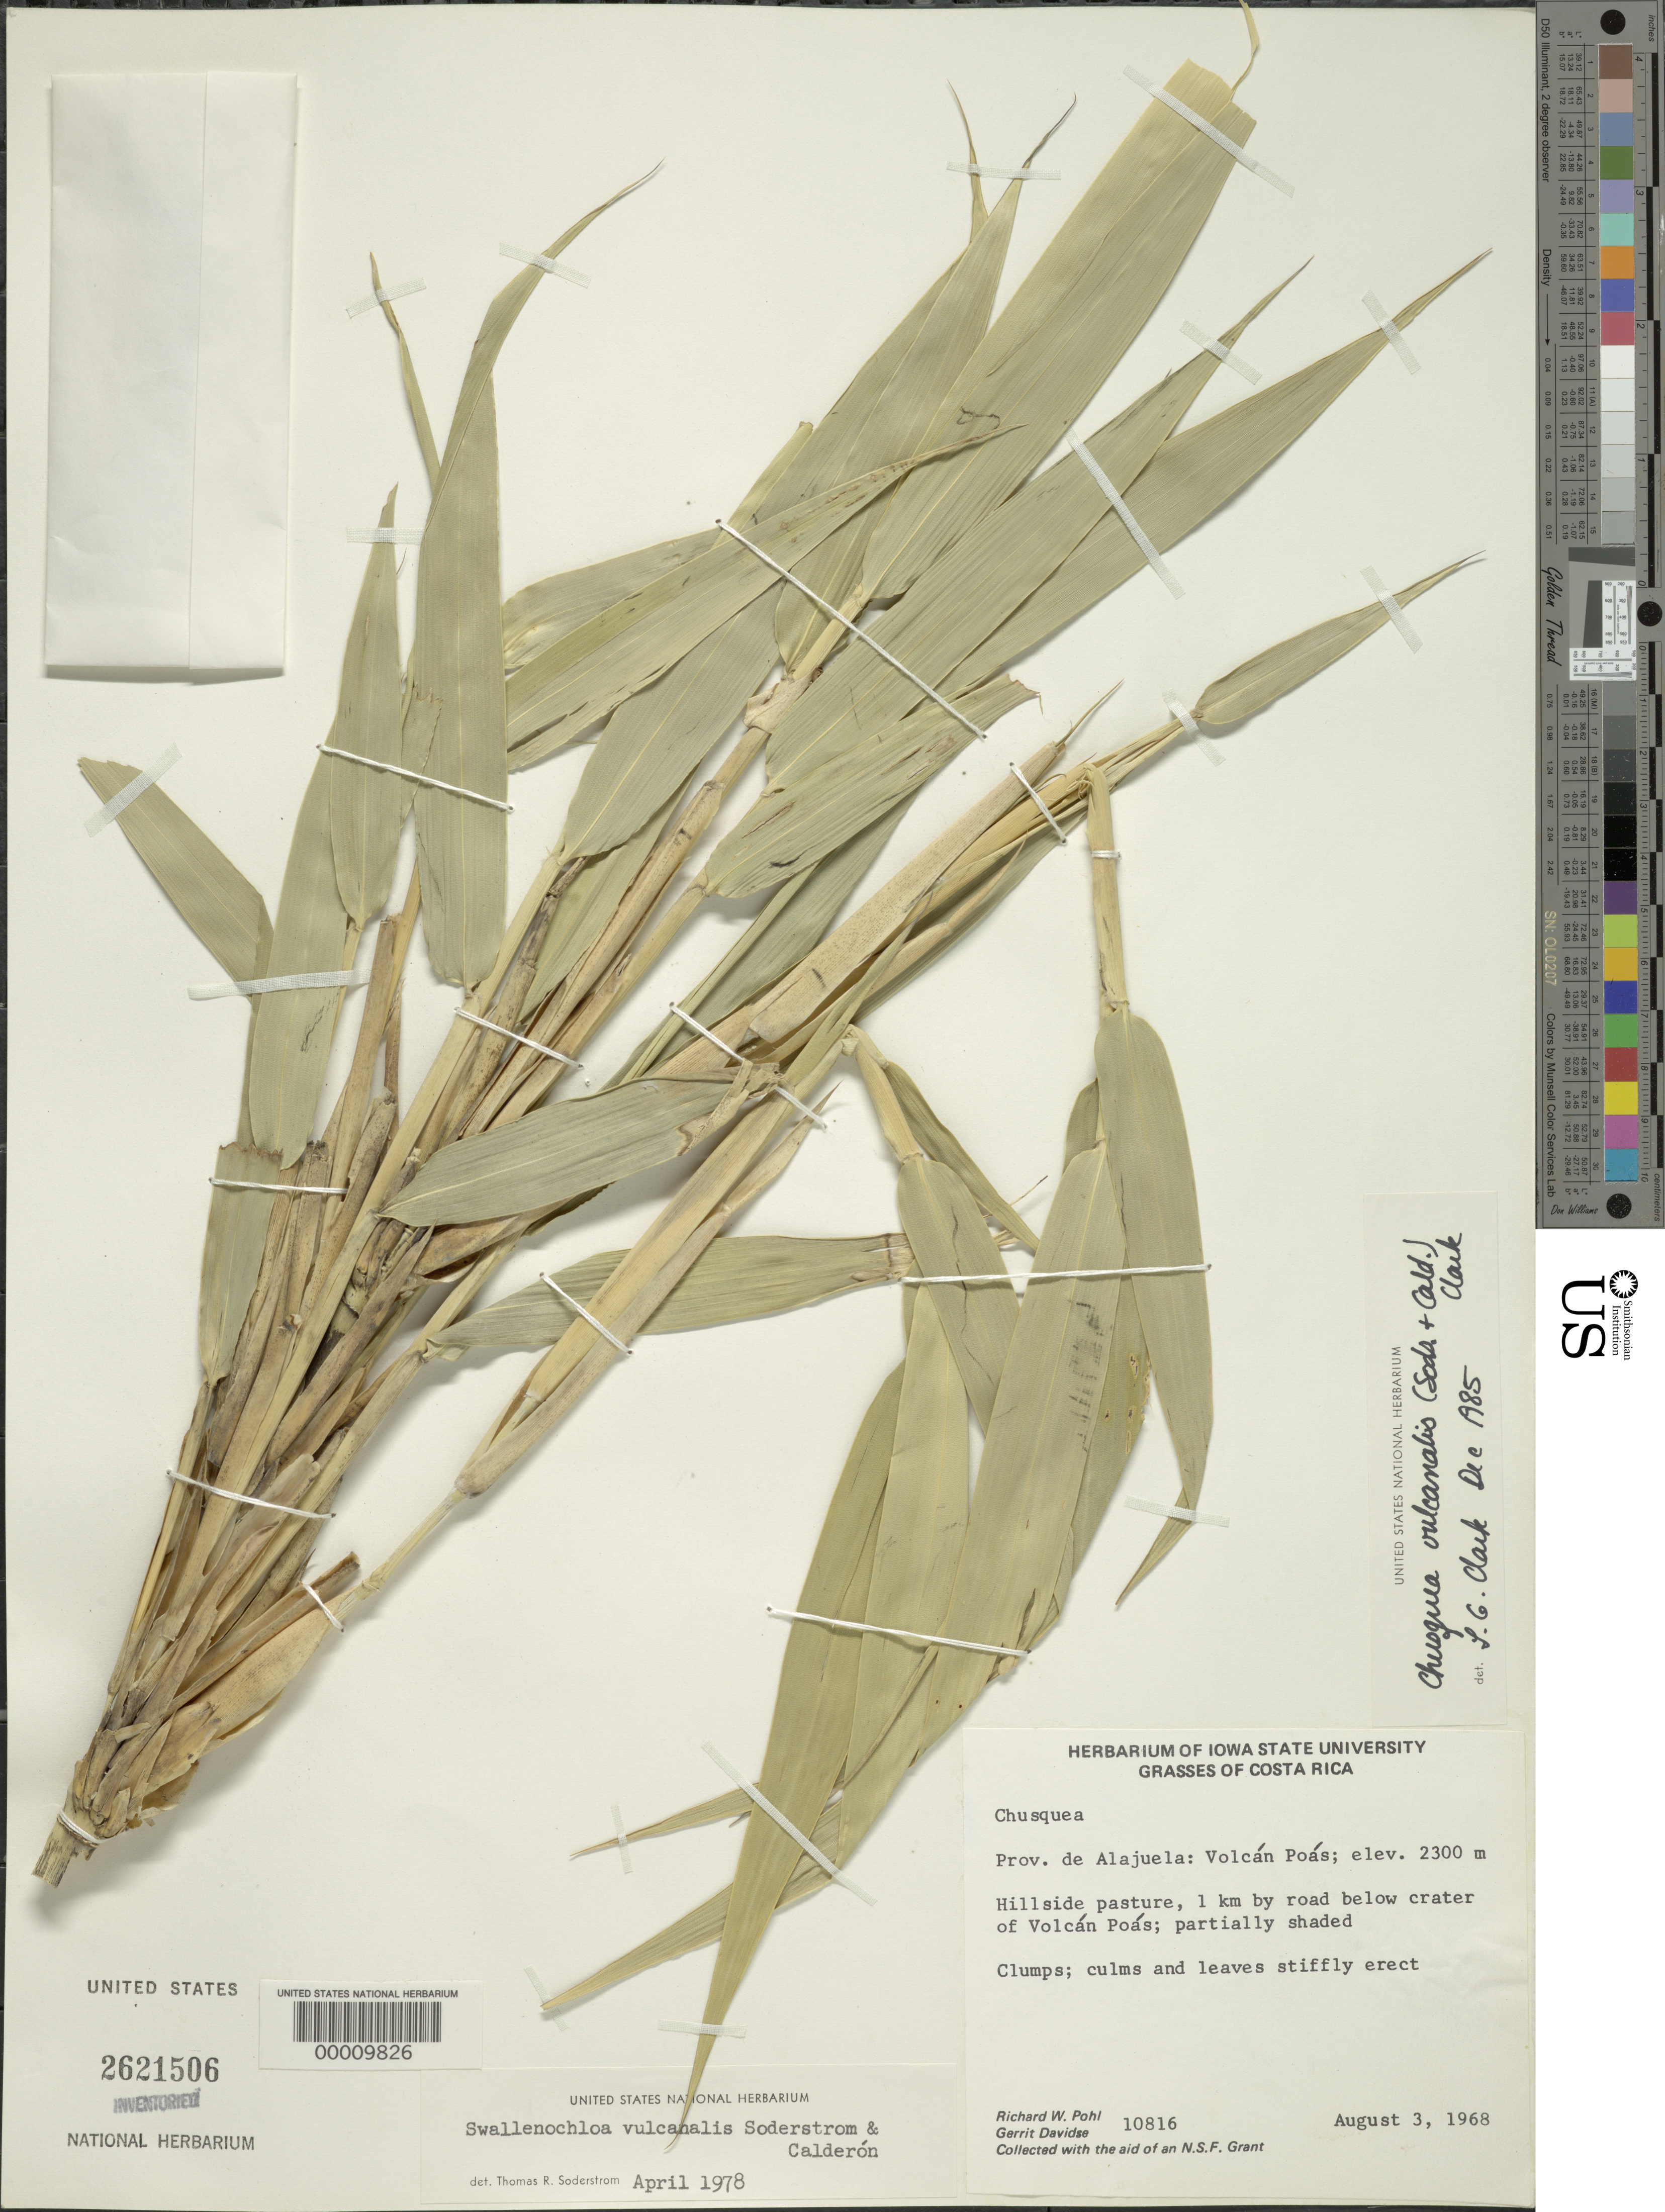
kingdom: Plantae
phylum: Tracheophyta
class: Liliopsida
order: Poales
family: Poaceae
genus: Chusquea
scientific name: Chusquea vulcanalis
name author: (Soderstr. & C. E. Calderón) L.G. Clark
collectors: R. W. Pohl & G. Davidse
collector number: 10816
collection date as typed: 03 Aug 1968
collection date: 1968-08-03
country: Costa Rica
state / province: Alajuela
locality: Volcan Poás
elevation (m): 2300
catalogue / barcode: US 2621506